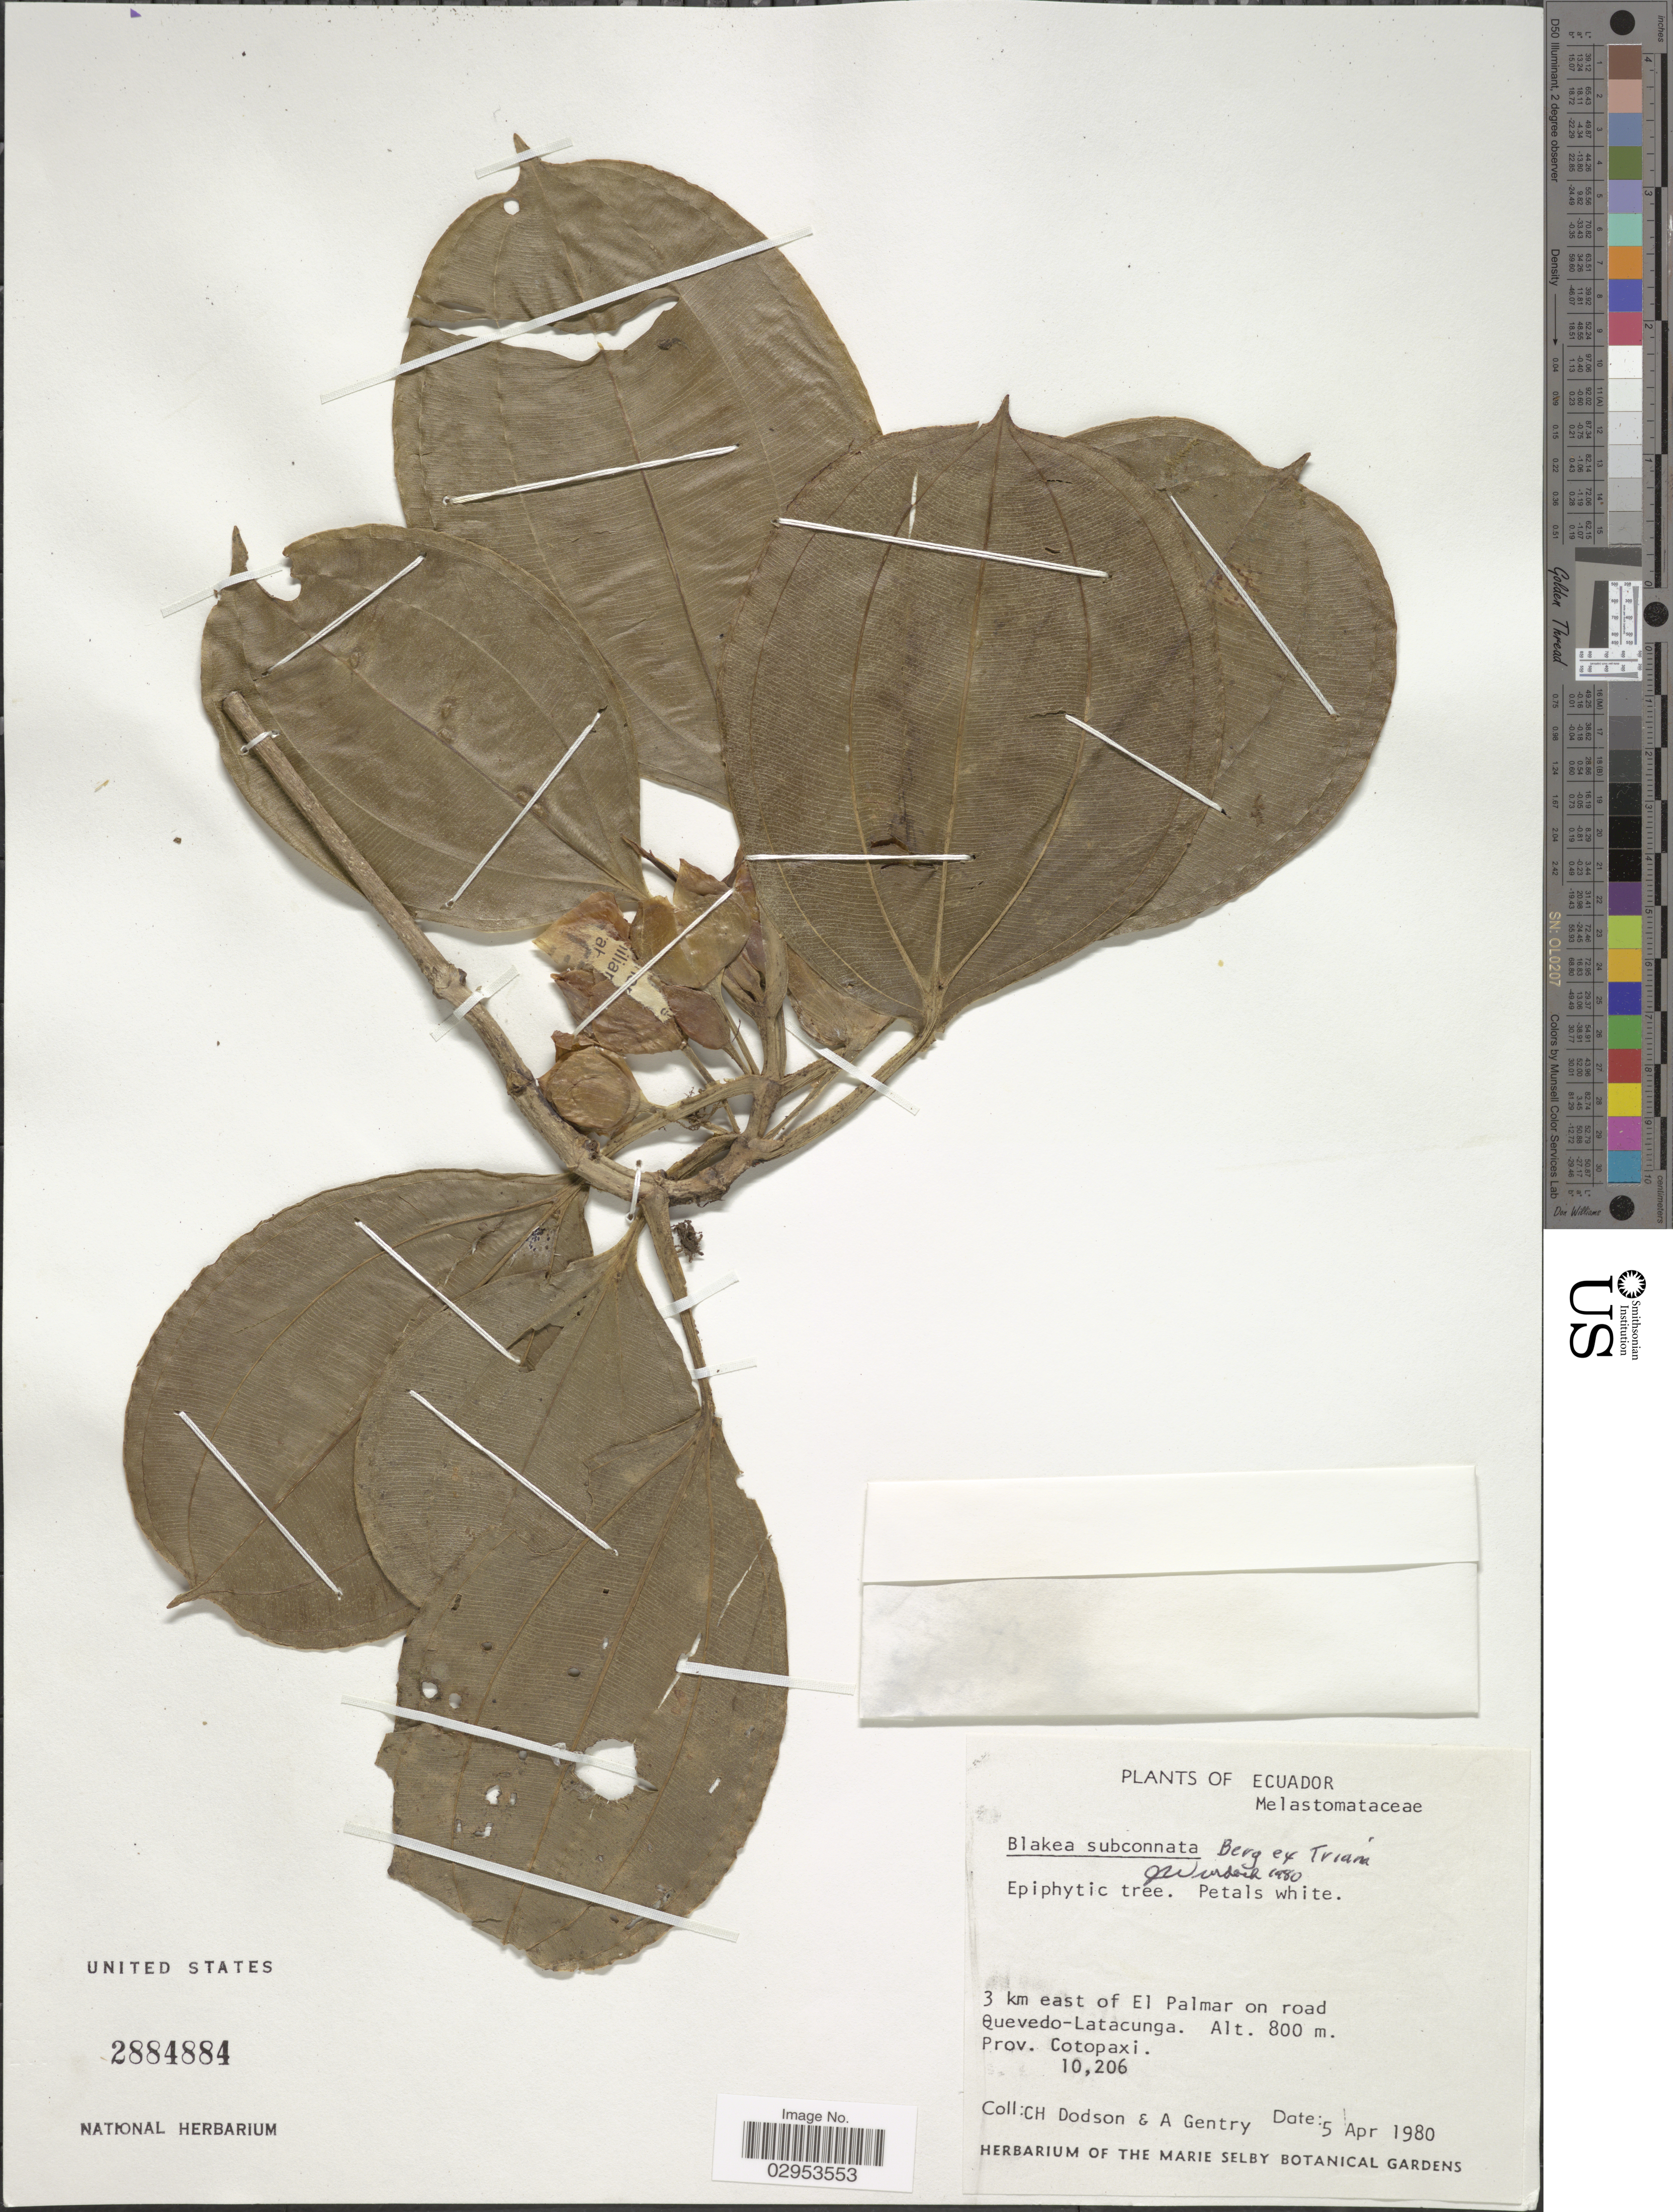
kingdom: Plantae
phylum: Tracheophyta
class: Magnoliopsida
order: Myrtales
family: Melastomataceae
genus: Blakea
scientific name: Blakea subconnata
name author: O. Berg ex Triana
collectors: C. H. Dodson & A. H. Gentry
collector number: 10206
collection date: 1980-04-05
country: Ecuador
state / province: Cotopaxi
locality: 3 km east of El Palmar on road Quevedo-Latacunga.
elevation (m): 800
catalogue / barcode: US 2884884